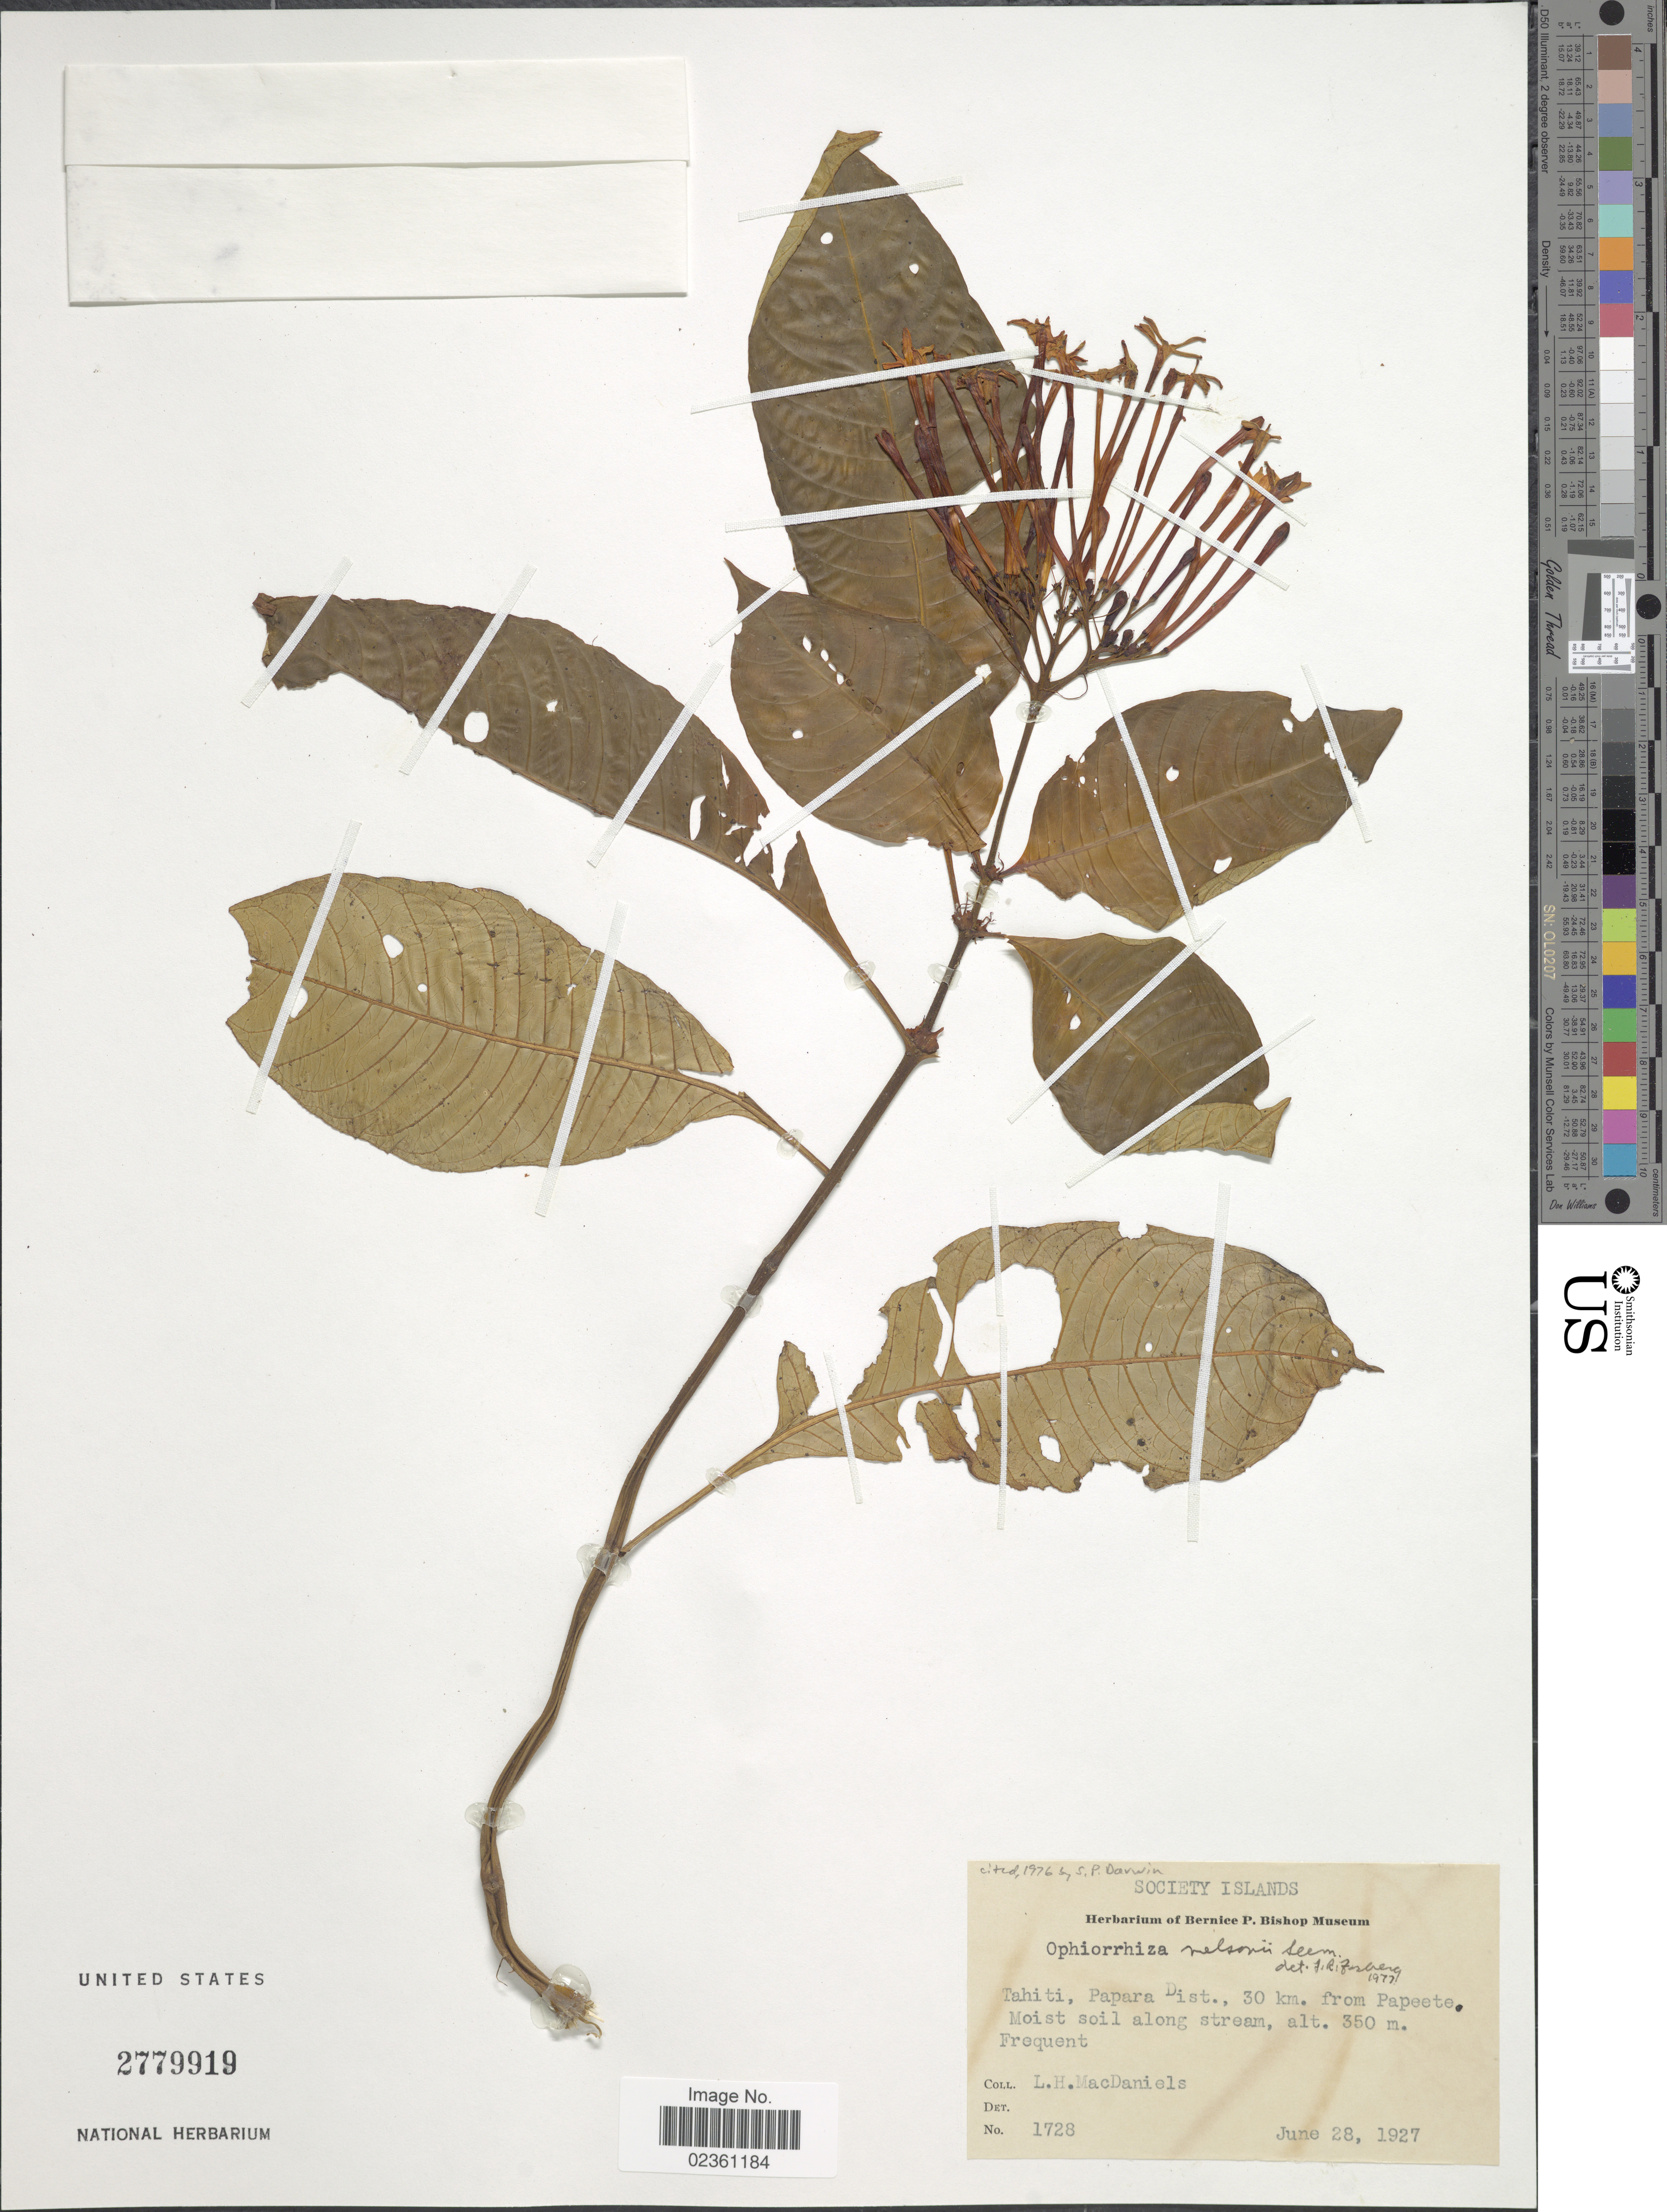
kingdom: Plantae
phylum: Tracheophyta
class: Magnoliopsida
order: Gentianales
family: Rubiaceae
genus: Ophiorrhiza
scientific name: Ophiorrhiza nelsonii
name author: Seem.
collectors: L. H. MacDaniels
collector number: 1728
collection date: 1927-06-28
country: French Polynesia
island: Tahiti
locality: Society Islands, Tahiti, Papara Dist., 30 km from Papeete. Moist soil along stream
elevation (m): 350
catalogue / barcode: US 2779919